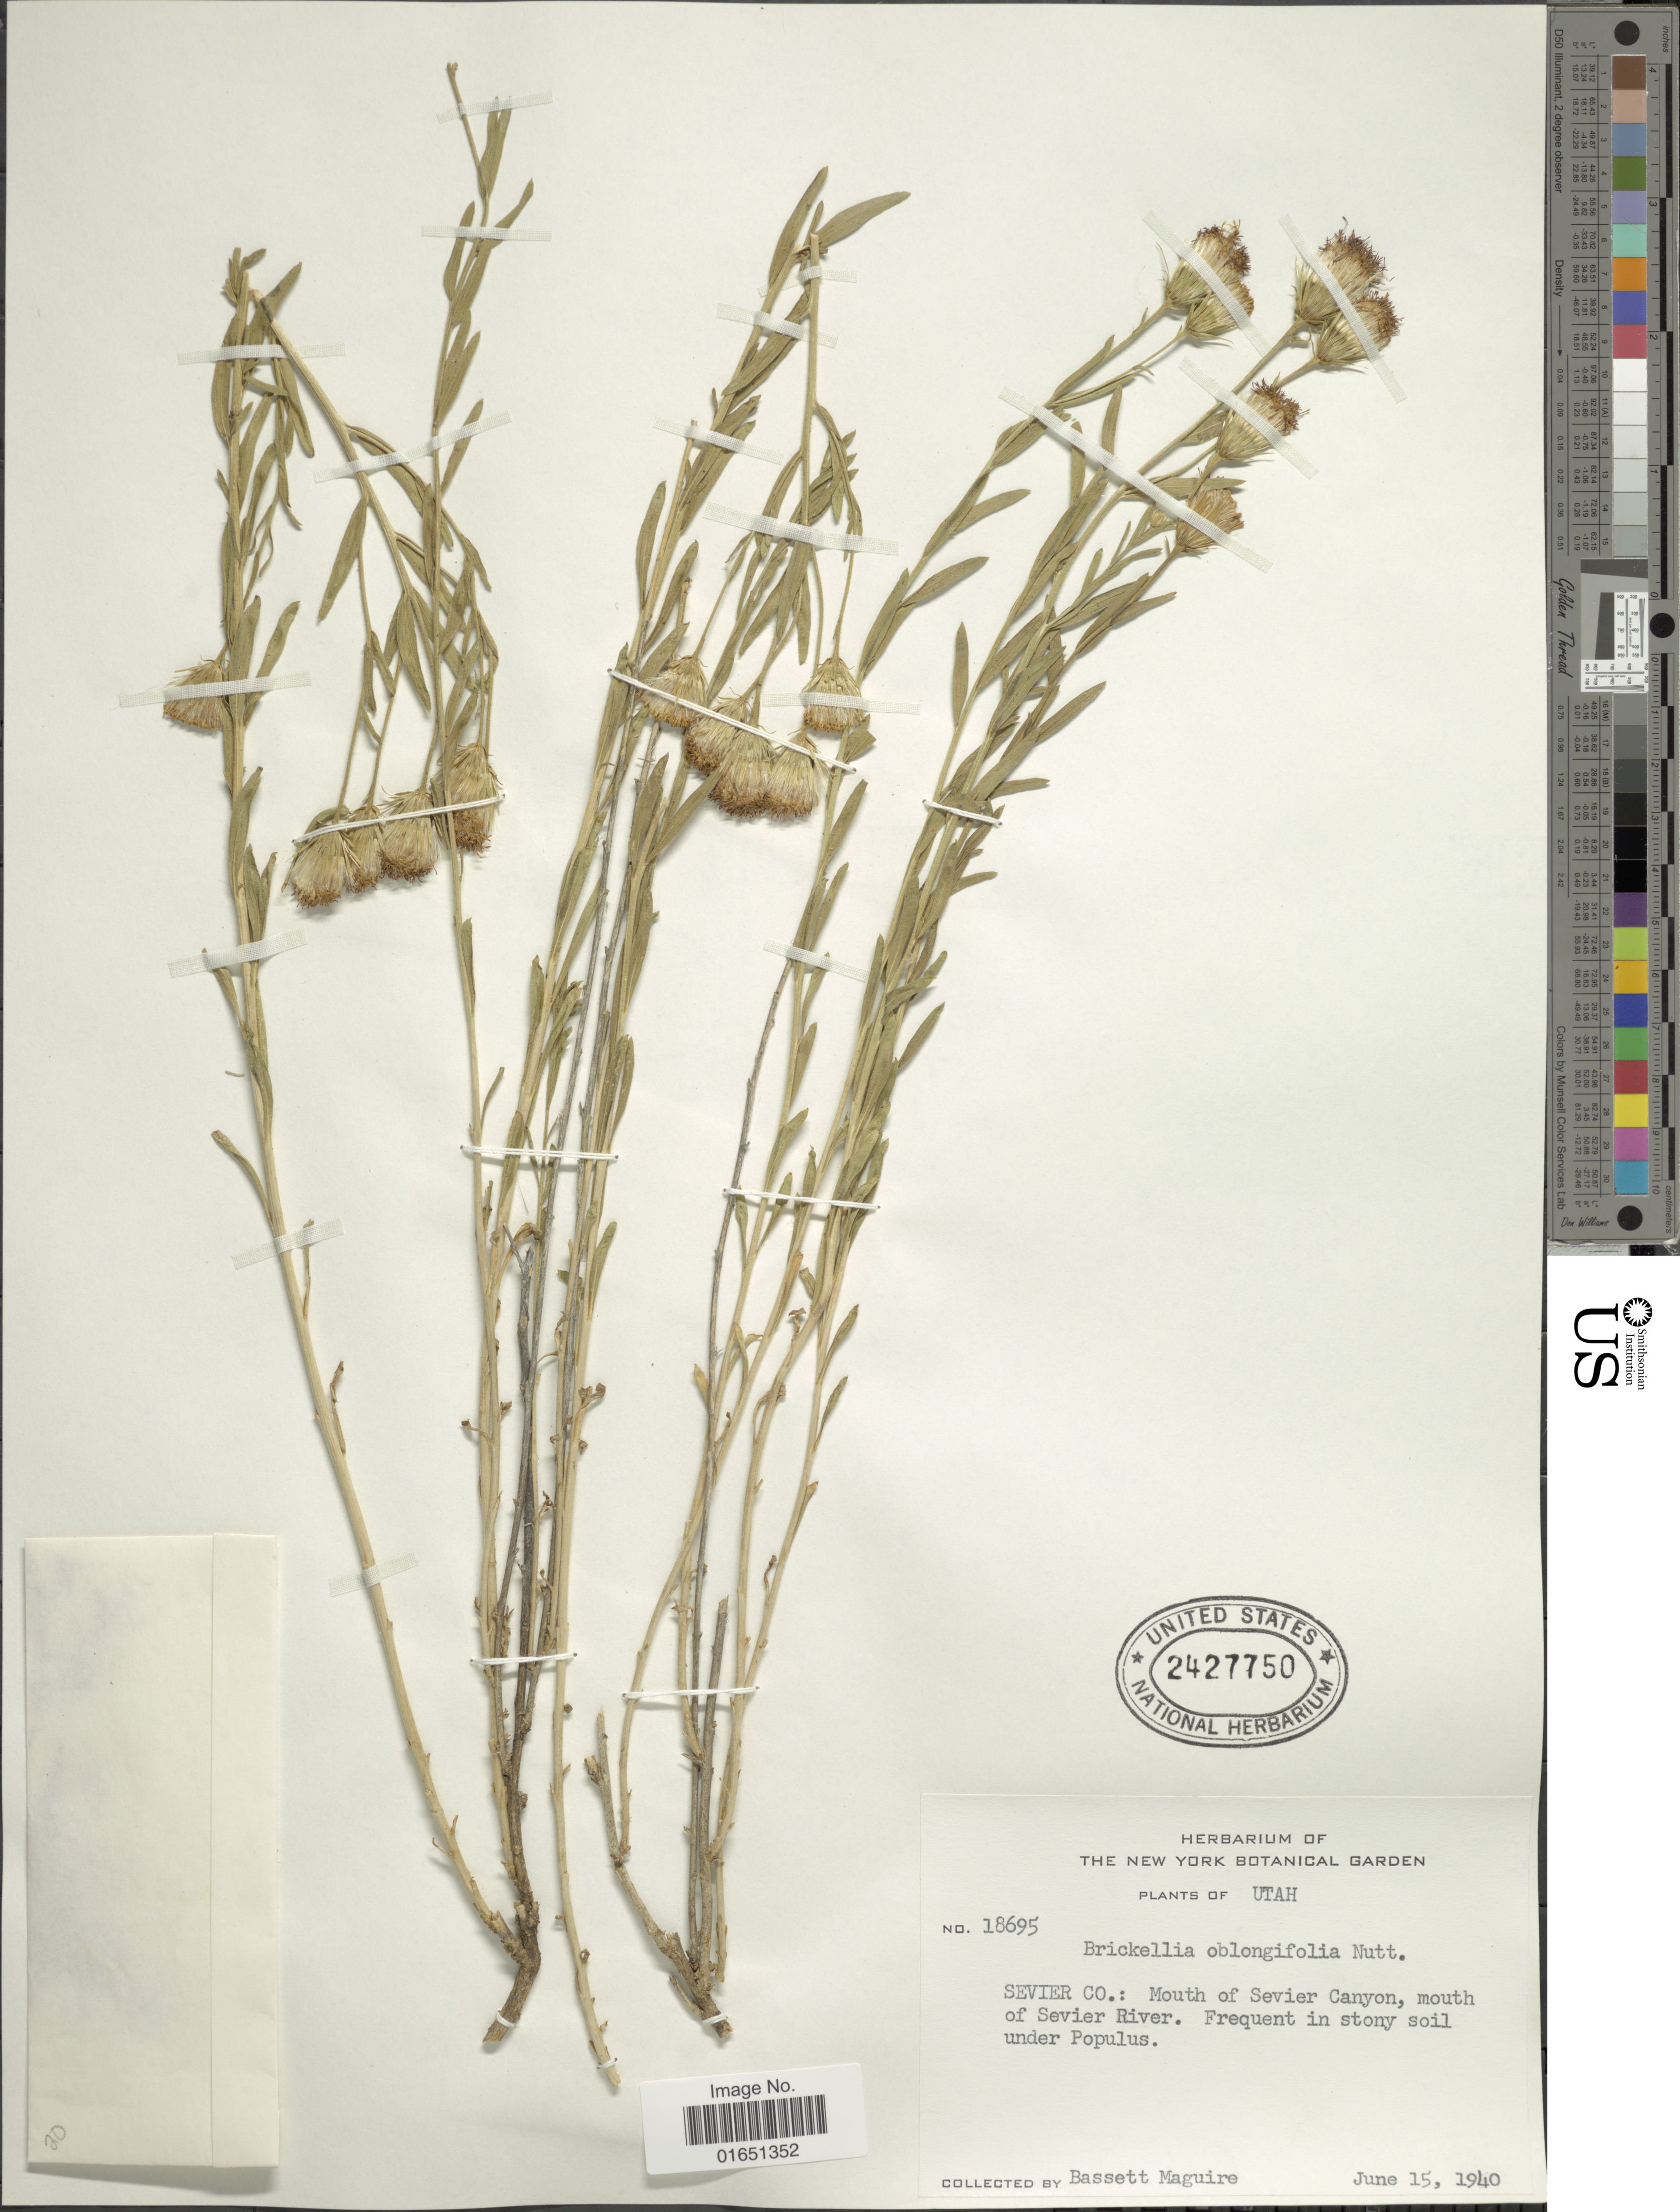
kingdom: Plantae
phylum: Tracheophyta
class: Magnoliopsida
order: Asterales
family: Asteraceae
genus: Brickellia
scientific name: Brickellia oblongifolia var. linifolia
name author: (D.C. Eaton) B.L. Rob.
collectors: B. Maguire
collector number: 18695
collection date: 1940-06-15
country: United States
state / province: Utah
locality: Sevier Co: Mouth of Sevier Canyon, mouth of Sevier River. Frequent in stony soil under Populus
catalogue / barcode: US 2427750